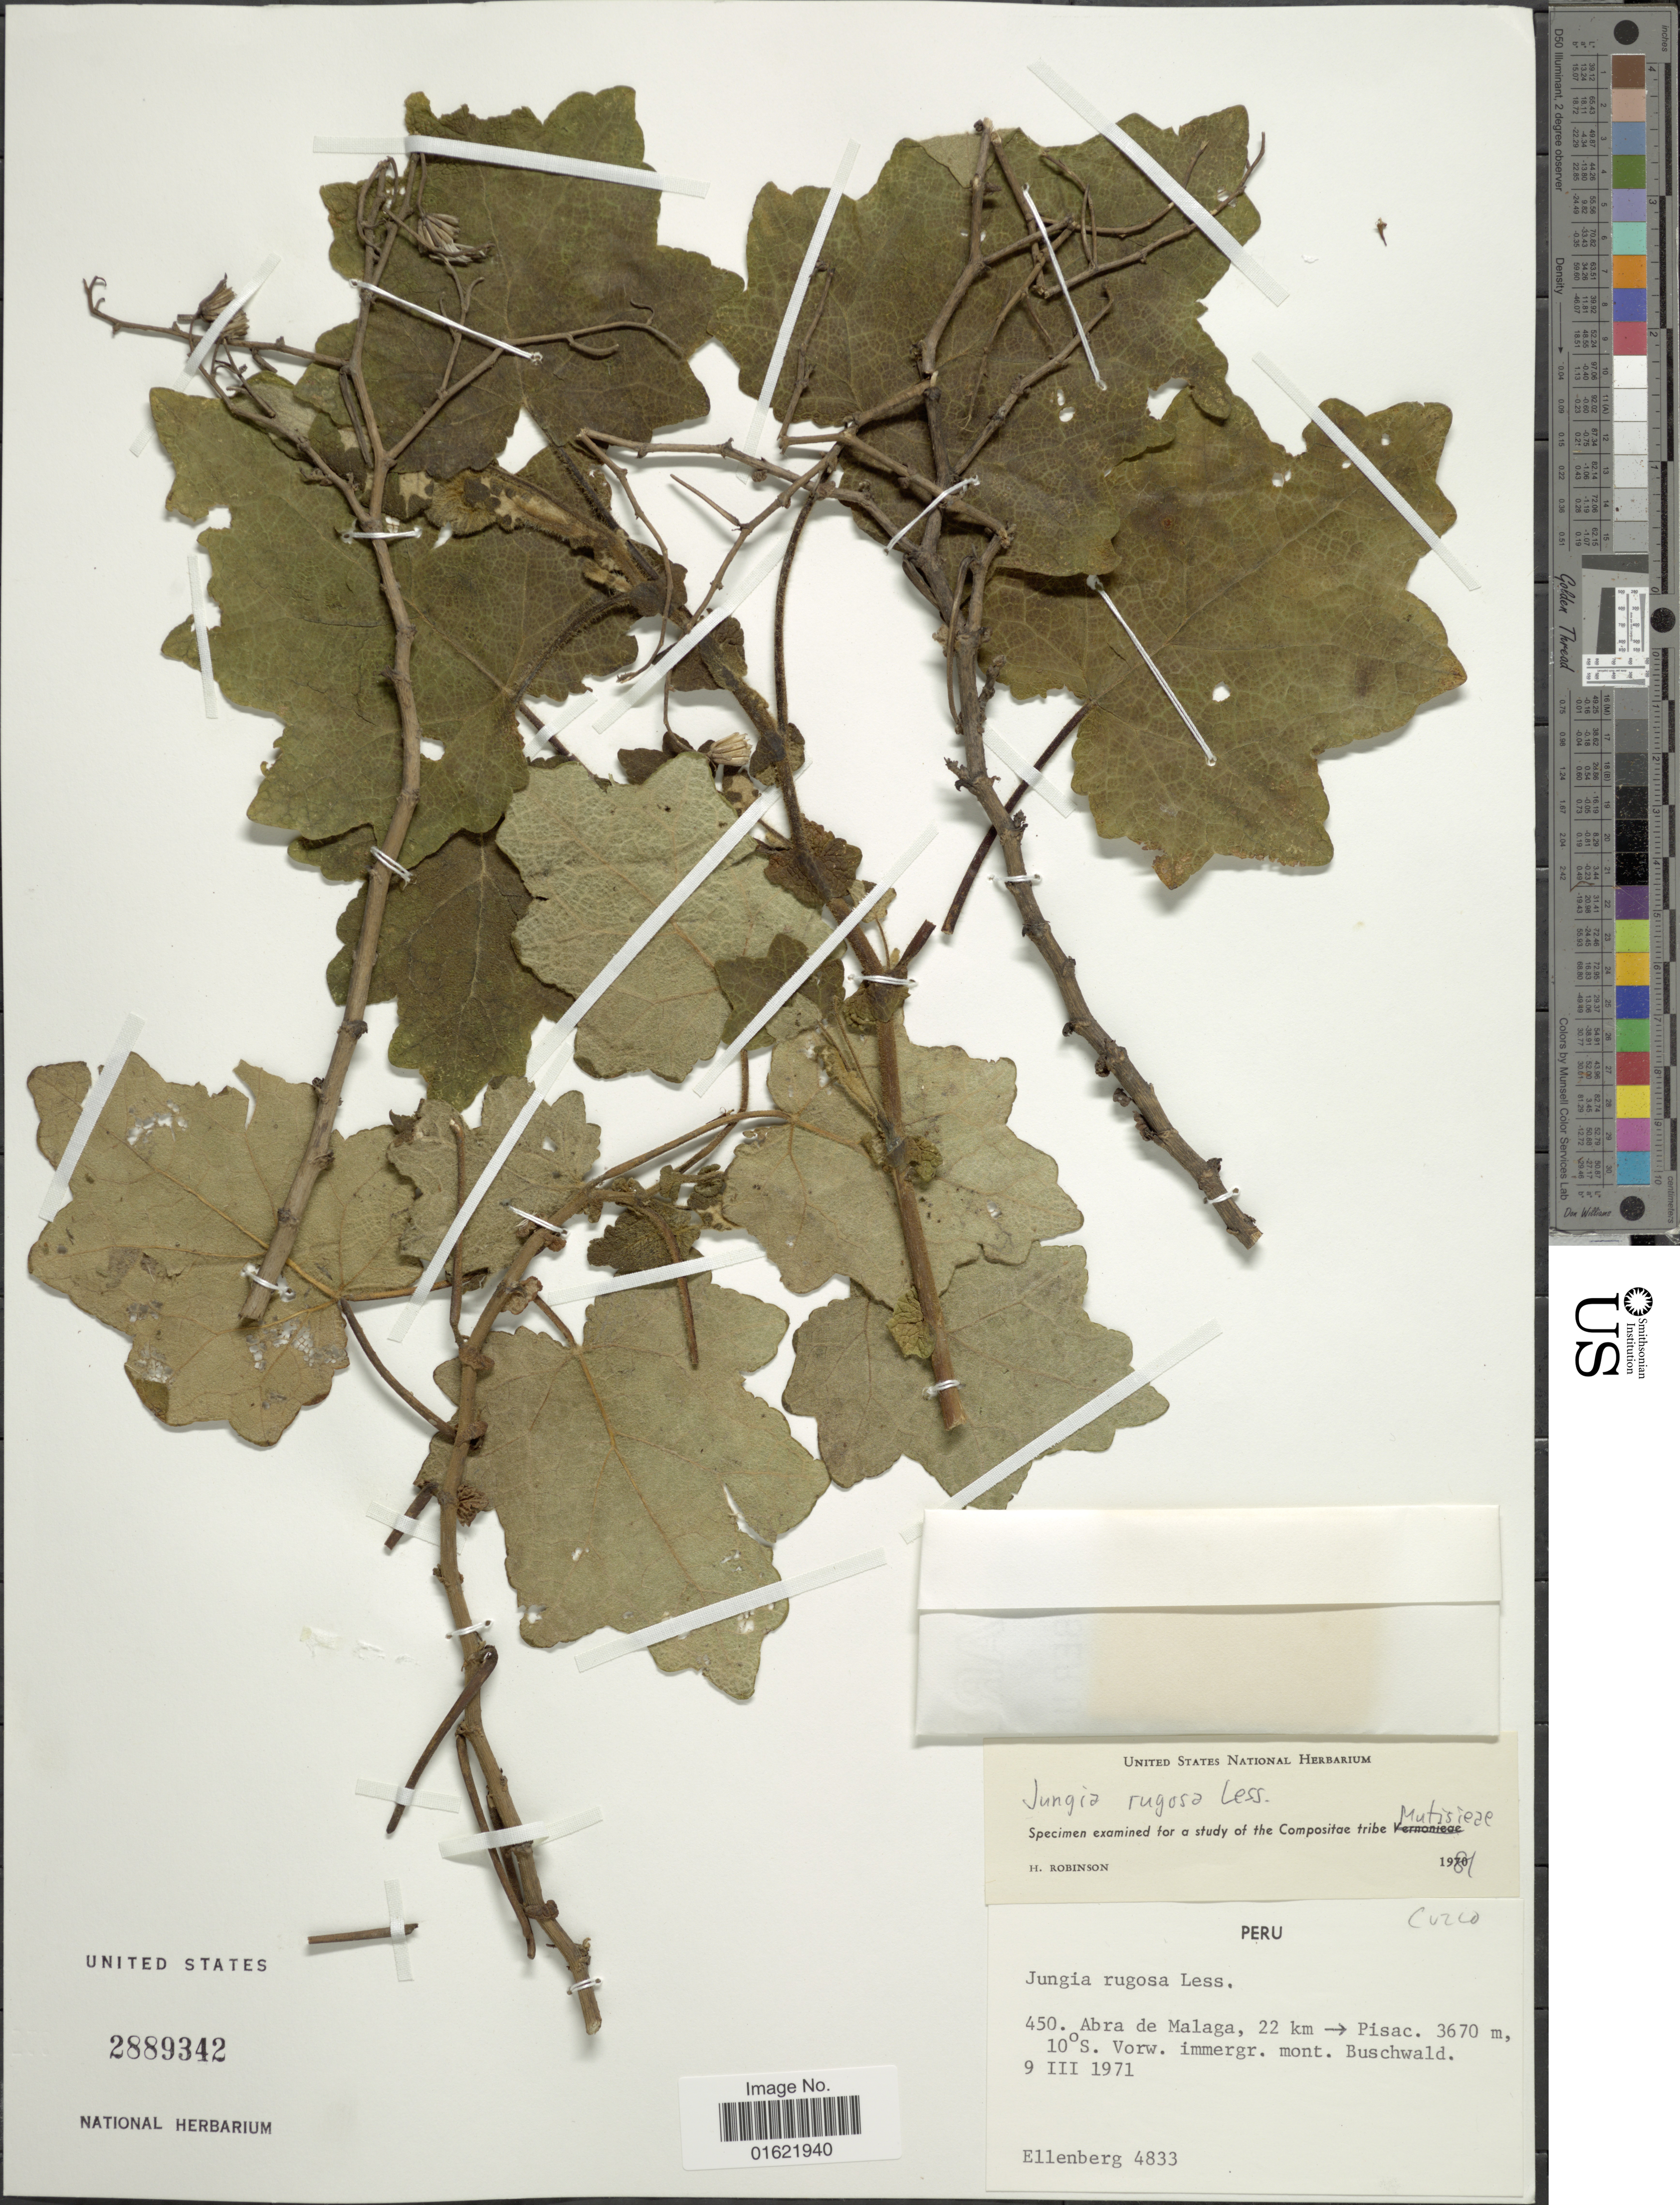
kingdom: Plantae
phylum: Tracheophyta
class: Magnoliopsida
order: Asterales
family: Asteraceae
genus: Jungia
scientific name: Jungia rugosa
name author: Less.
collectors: H. Ellenberg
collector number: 4833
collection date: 1971-03-09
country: Peru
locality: Abra de Malaga, 22 km -> Pisac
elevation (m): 3670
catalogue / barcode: US 2889342